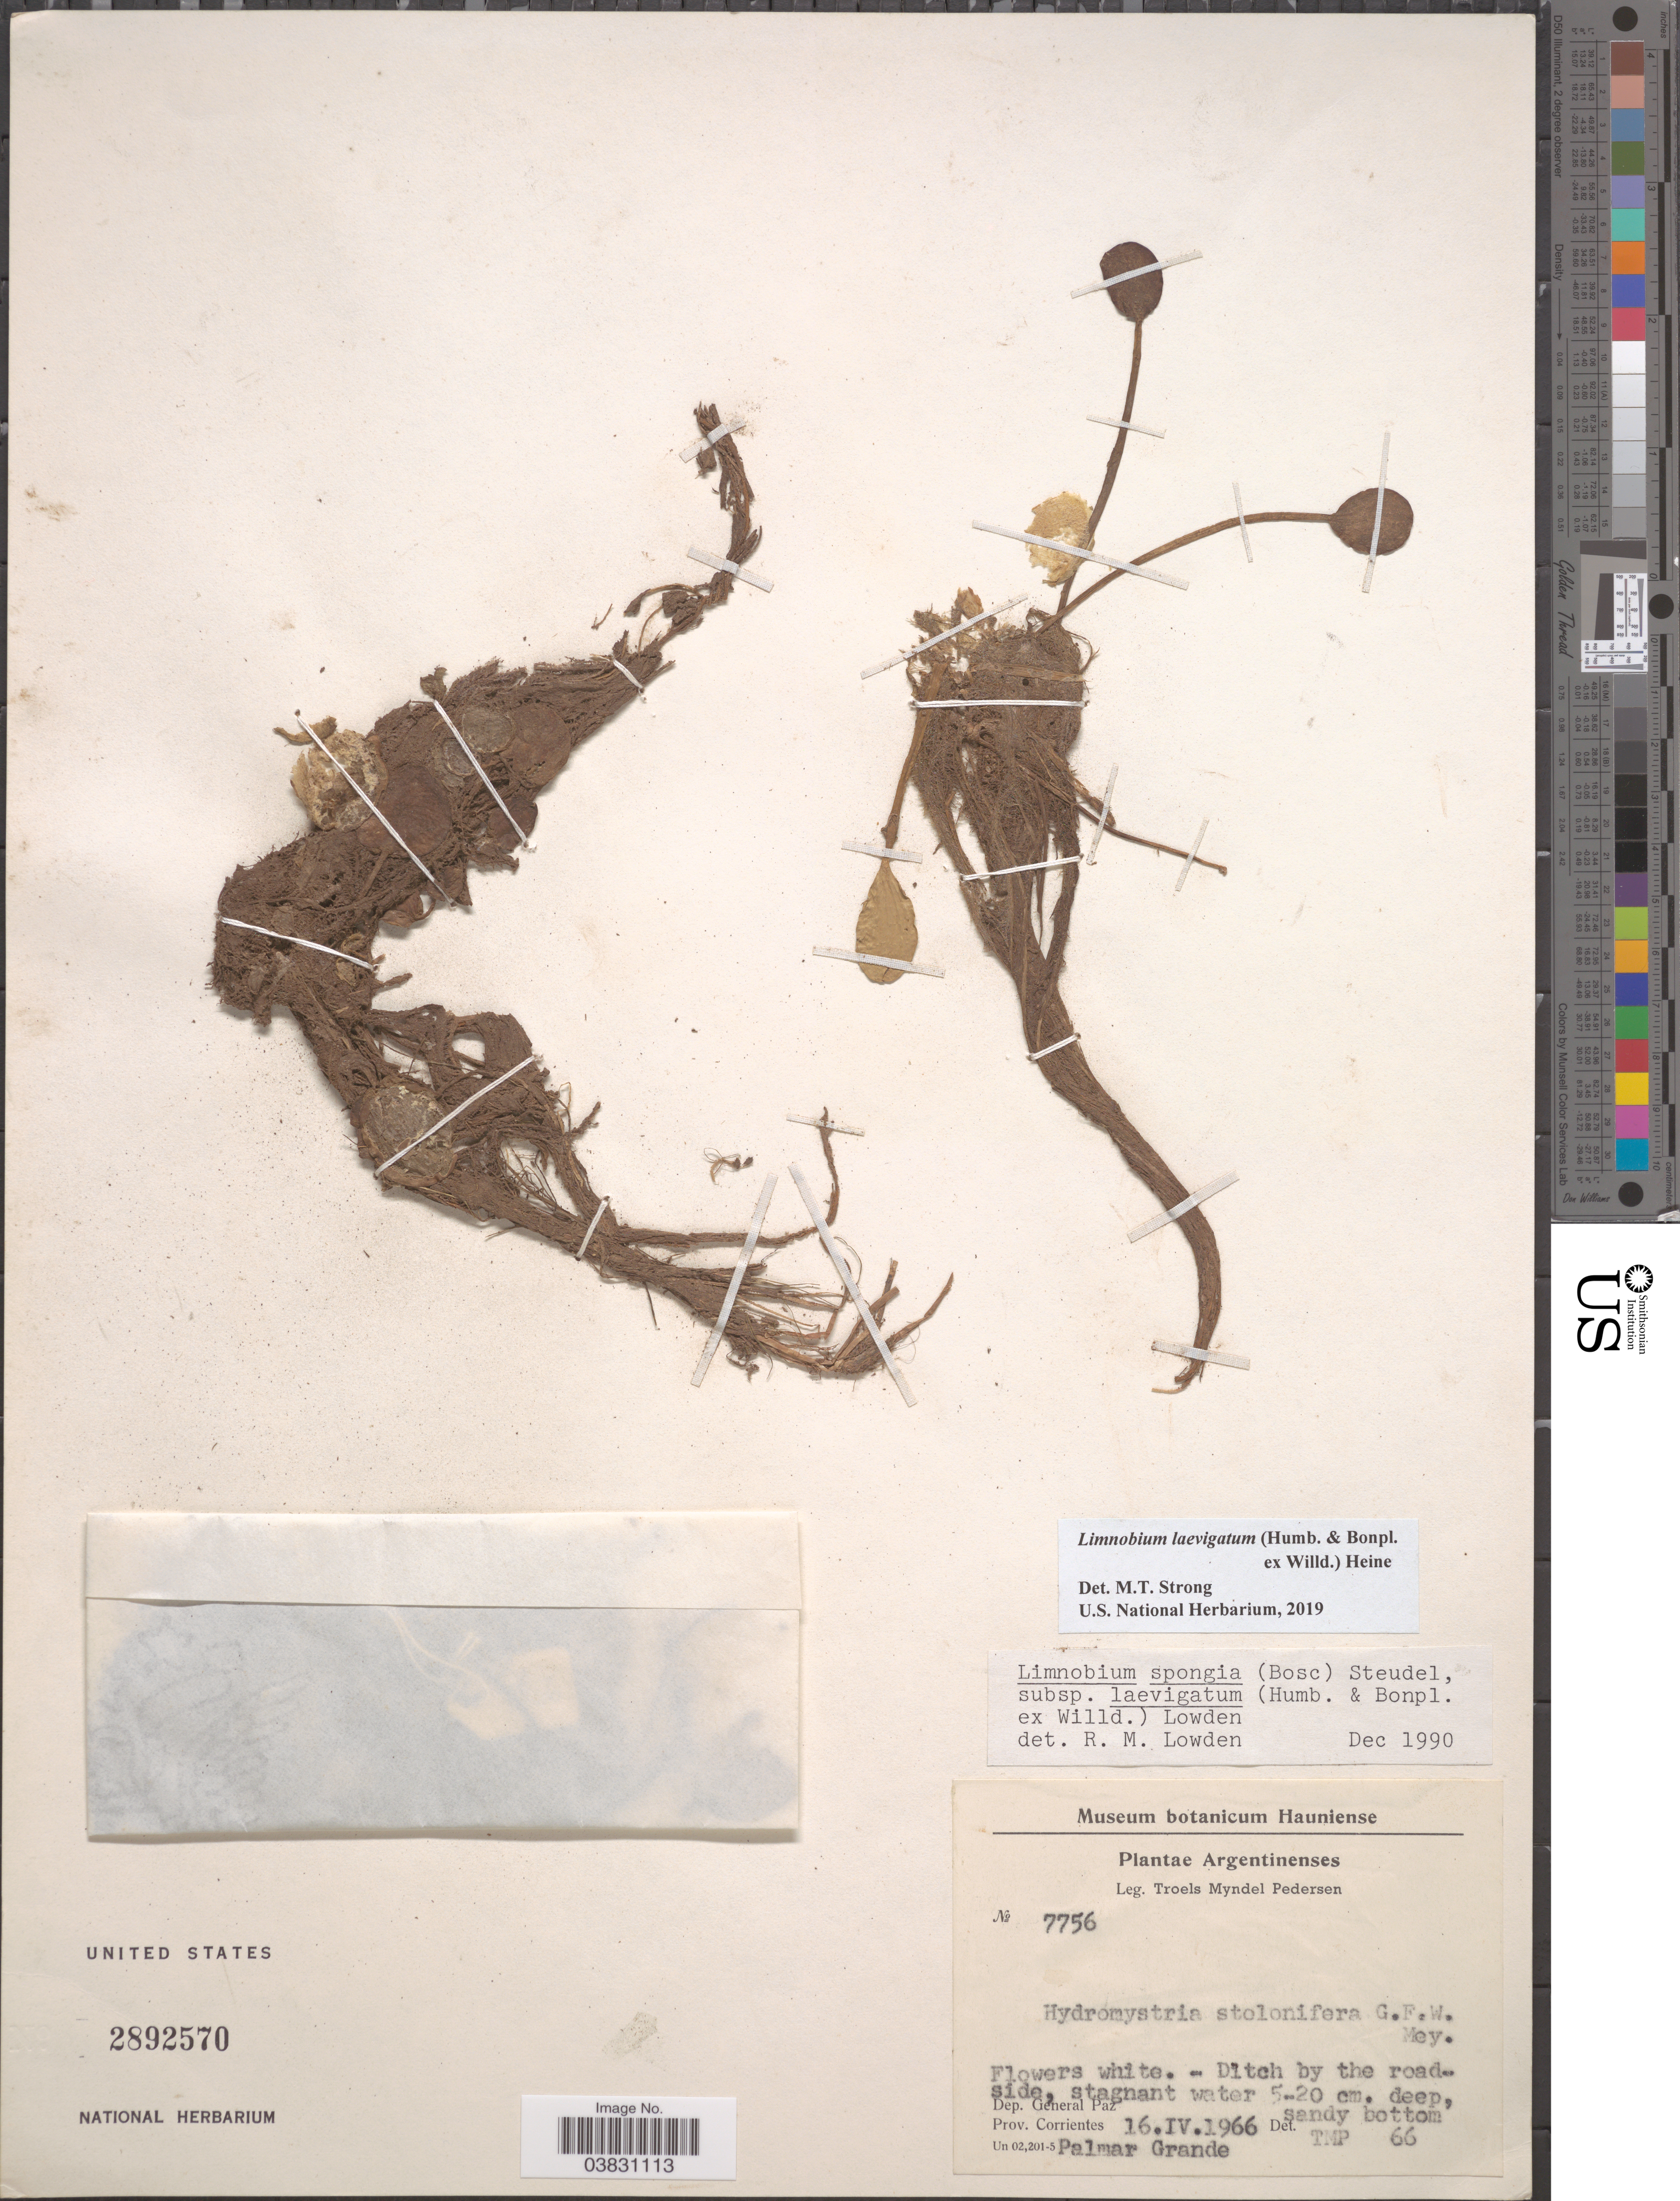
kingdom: Plantae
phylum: Tracheophyta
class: Liliopsida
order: Alismatales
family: Hydrocharitaceae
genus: Limnobium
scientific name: Limnobium laevigatum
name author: (Humb. & Bonpl. ex Willd.) Heine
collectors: T. Pederson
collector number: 7756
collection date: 1966-04-16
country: Argentina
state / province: Corrientes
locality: Dep. General Paz. Palmar Grande.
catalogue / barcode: US 2892570